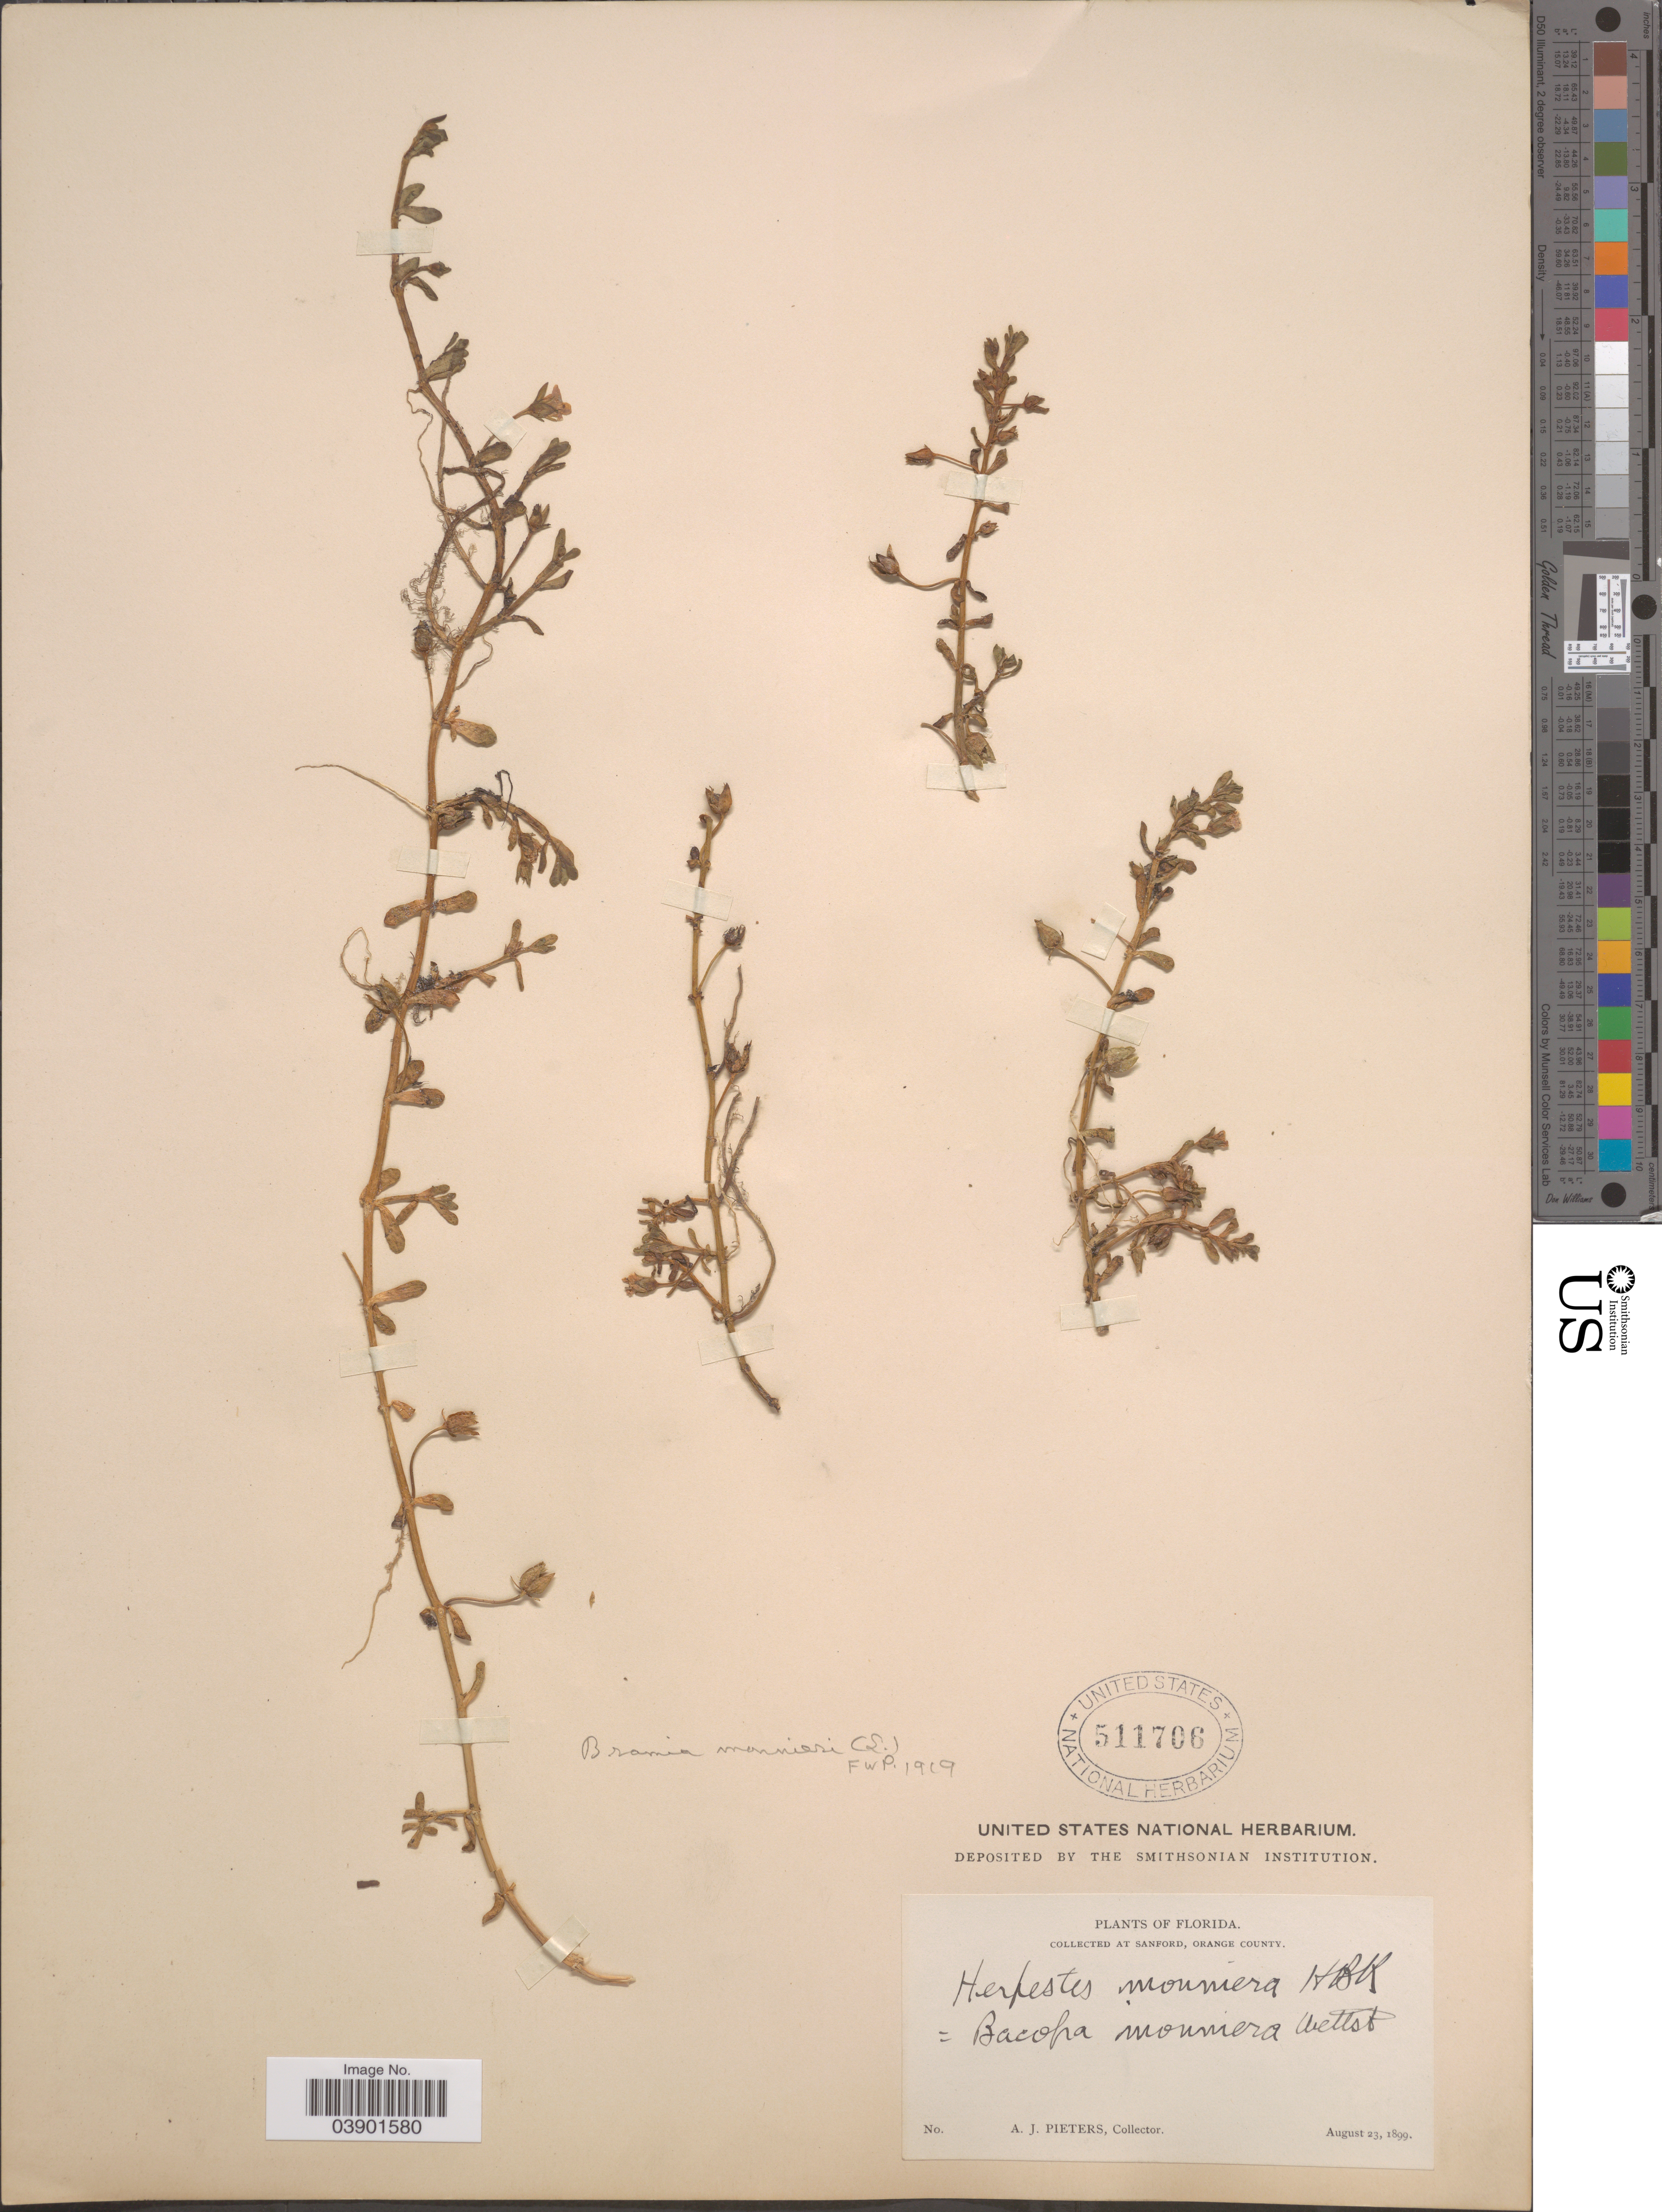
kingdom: Plantae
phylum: Tracheophyta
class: Magnoliopsida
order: Lamiales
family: Plantaginaceae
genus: Bacopa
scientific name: Bacopa monnieri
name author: (L.) Pennell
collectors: A. Pieters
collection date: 1899-08-23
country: United States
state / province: Florida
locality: At Sanford, Orange County.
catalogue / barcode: US 511706